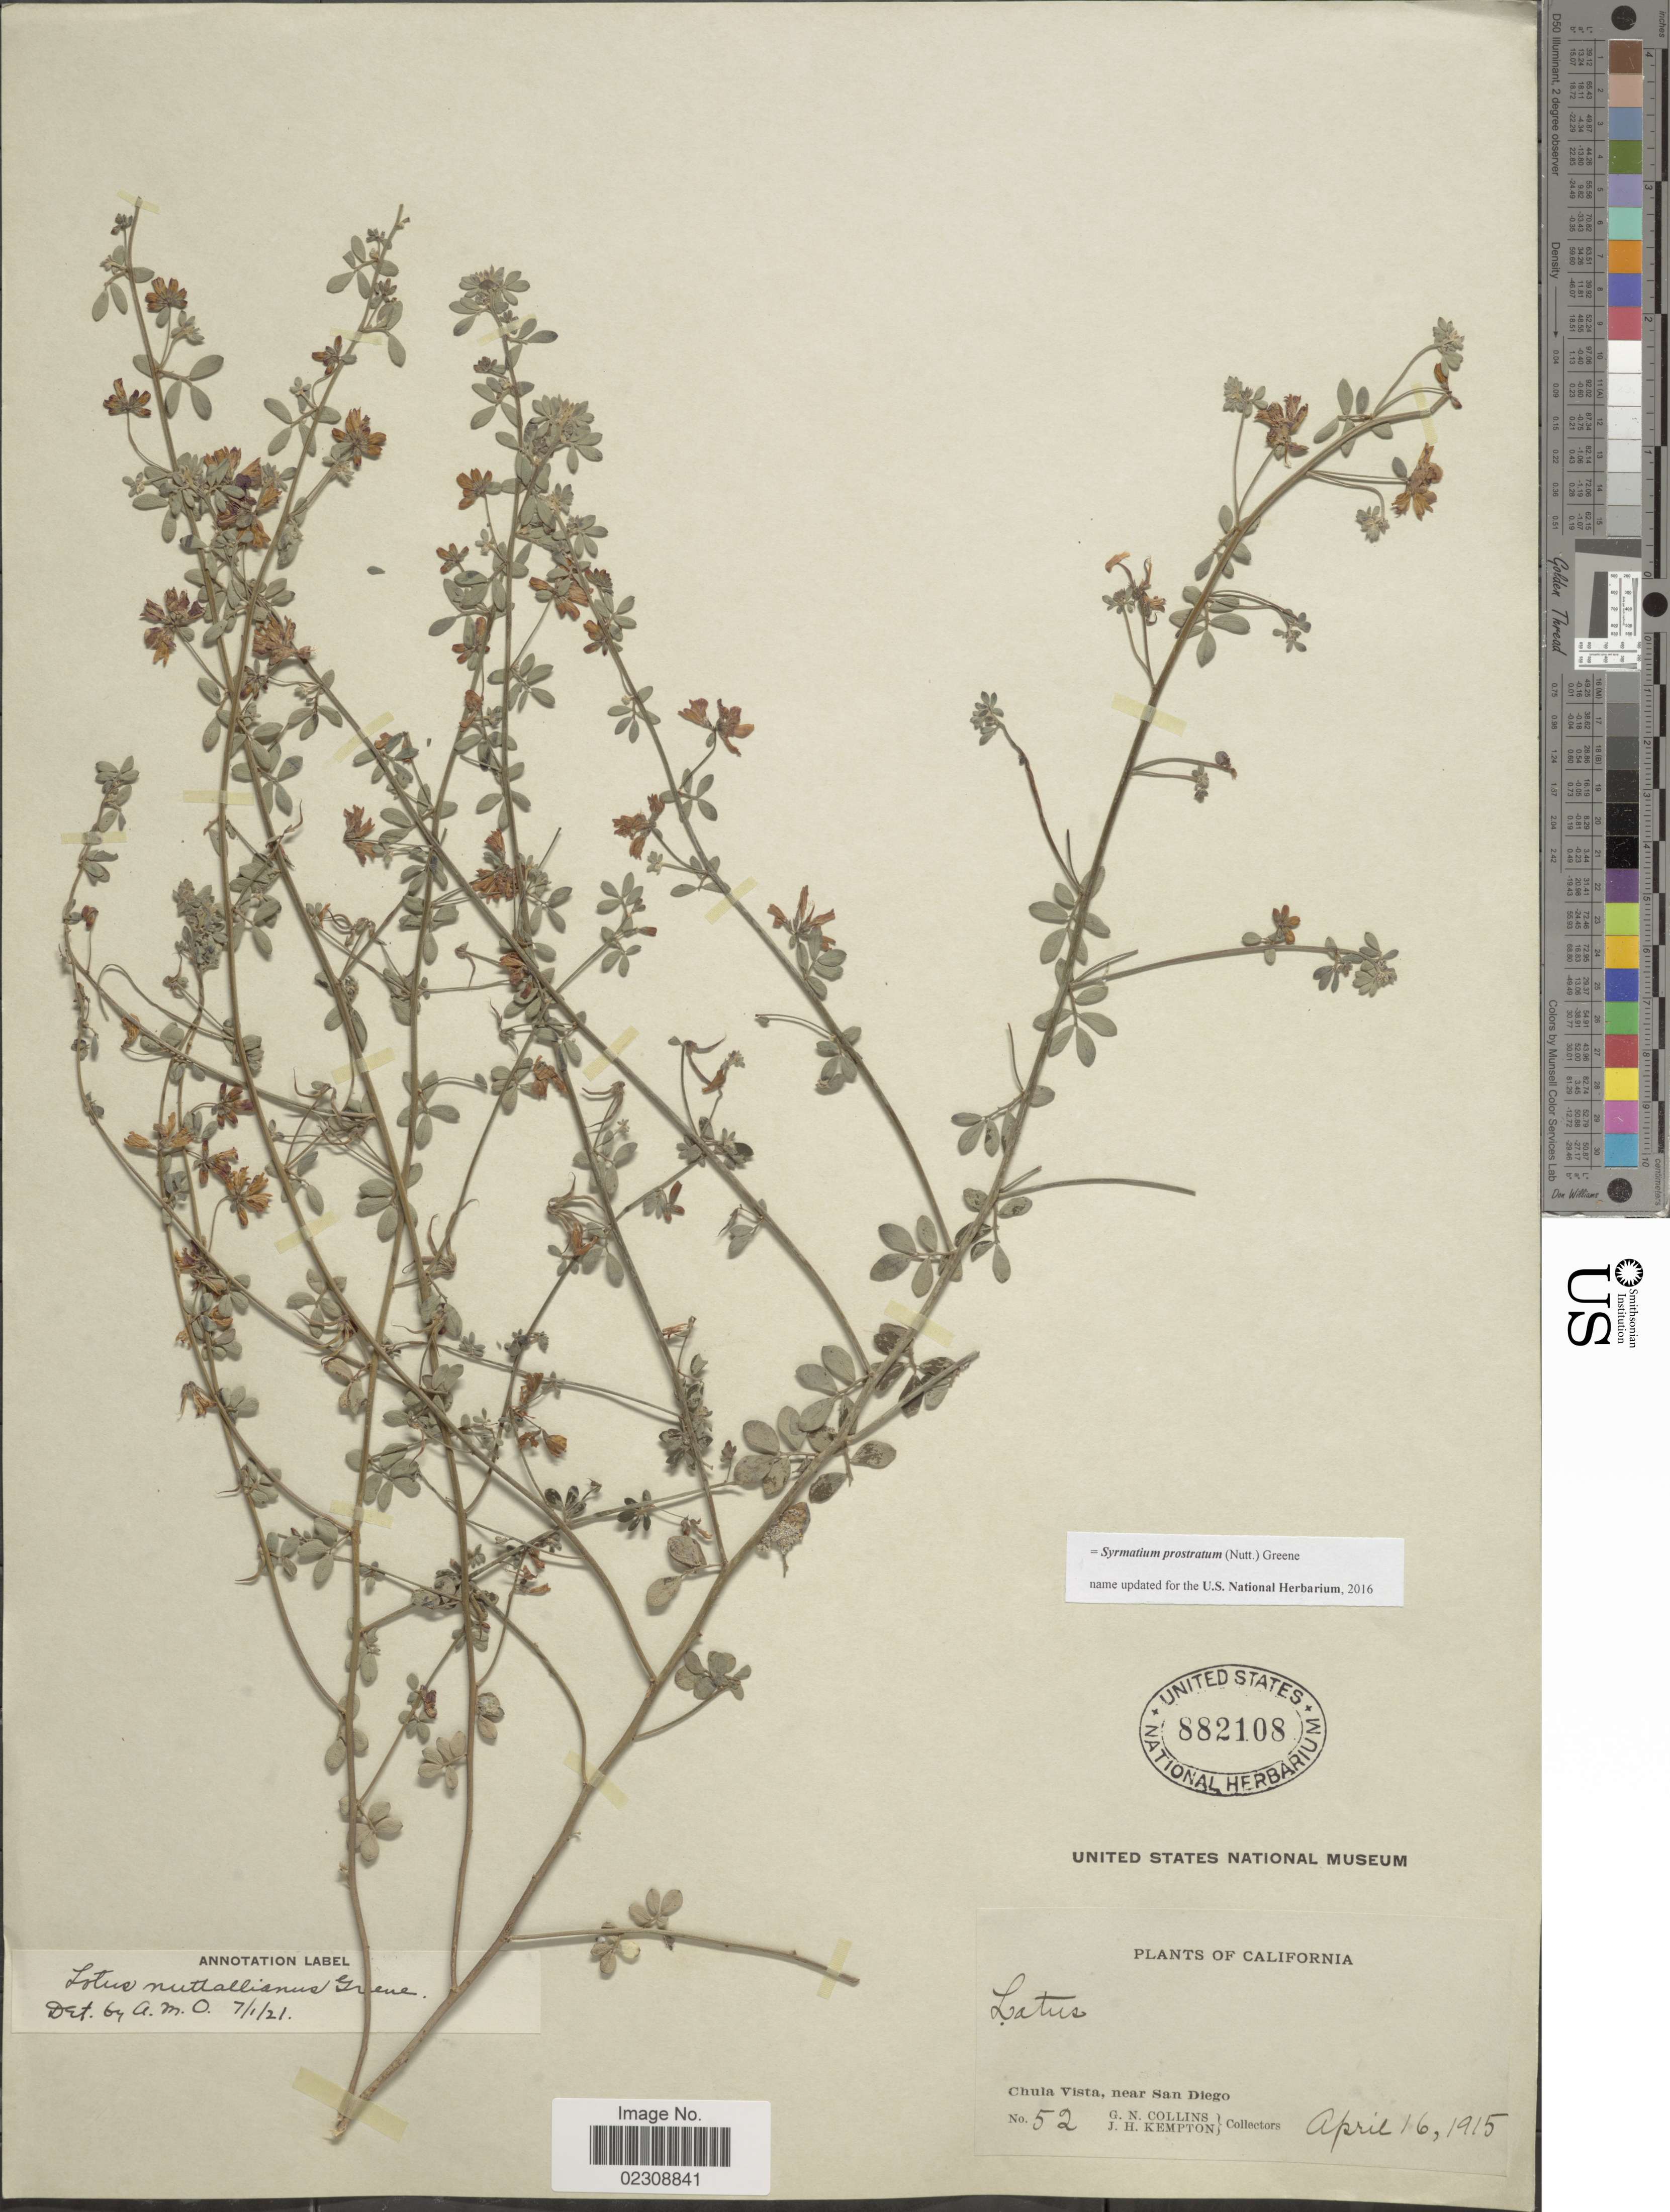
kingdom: Plantae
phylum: Tracheophyta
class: Magnoliopsida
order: Fabales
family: Fabaceae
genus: Syrmatium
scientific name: Syrmatium prostratum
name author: (Nutt.) Greene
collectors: G. Collins & J. H. Kempton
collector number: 52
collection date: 1915-04-16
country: United States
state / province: California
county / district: San Diego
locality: Chula Vista, near San Diego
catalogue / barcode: US 882108